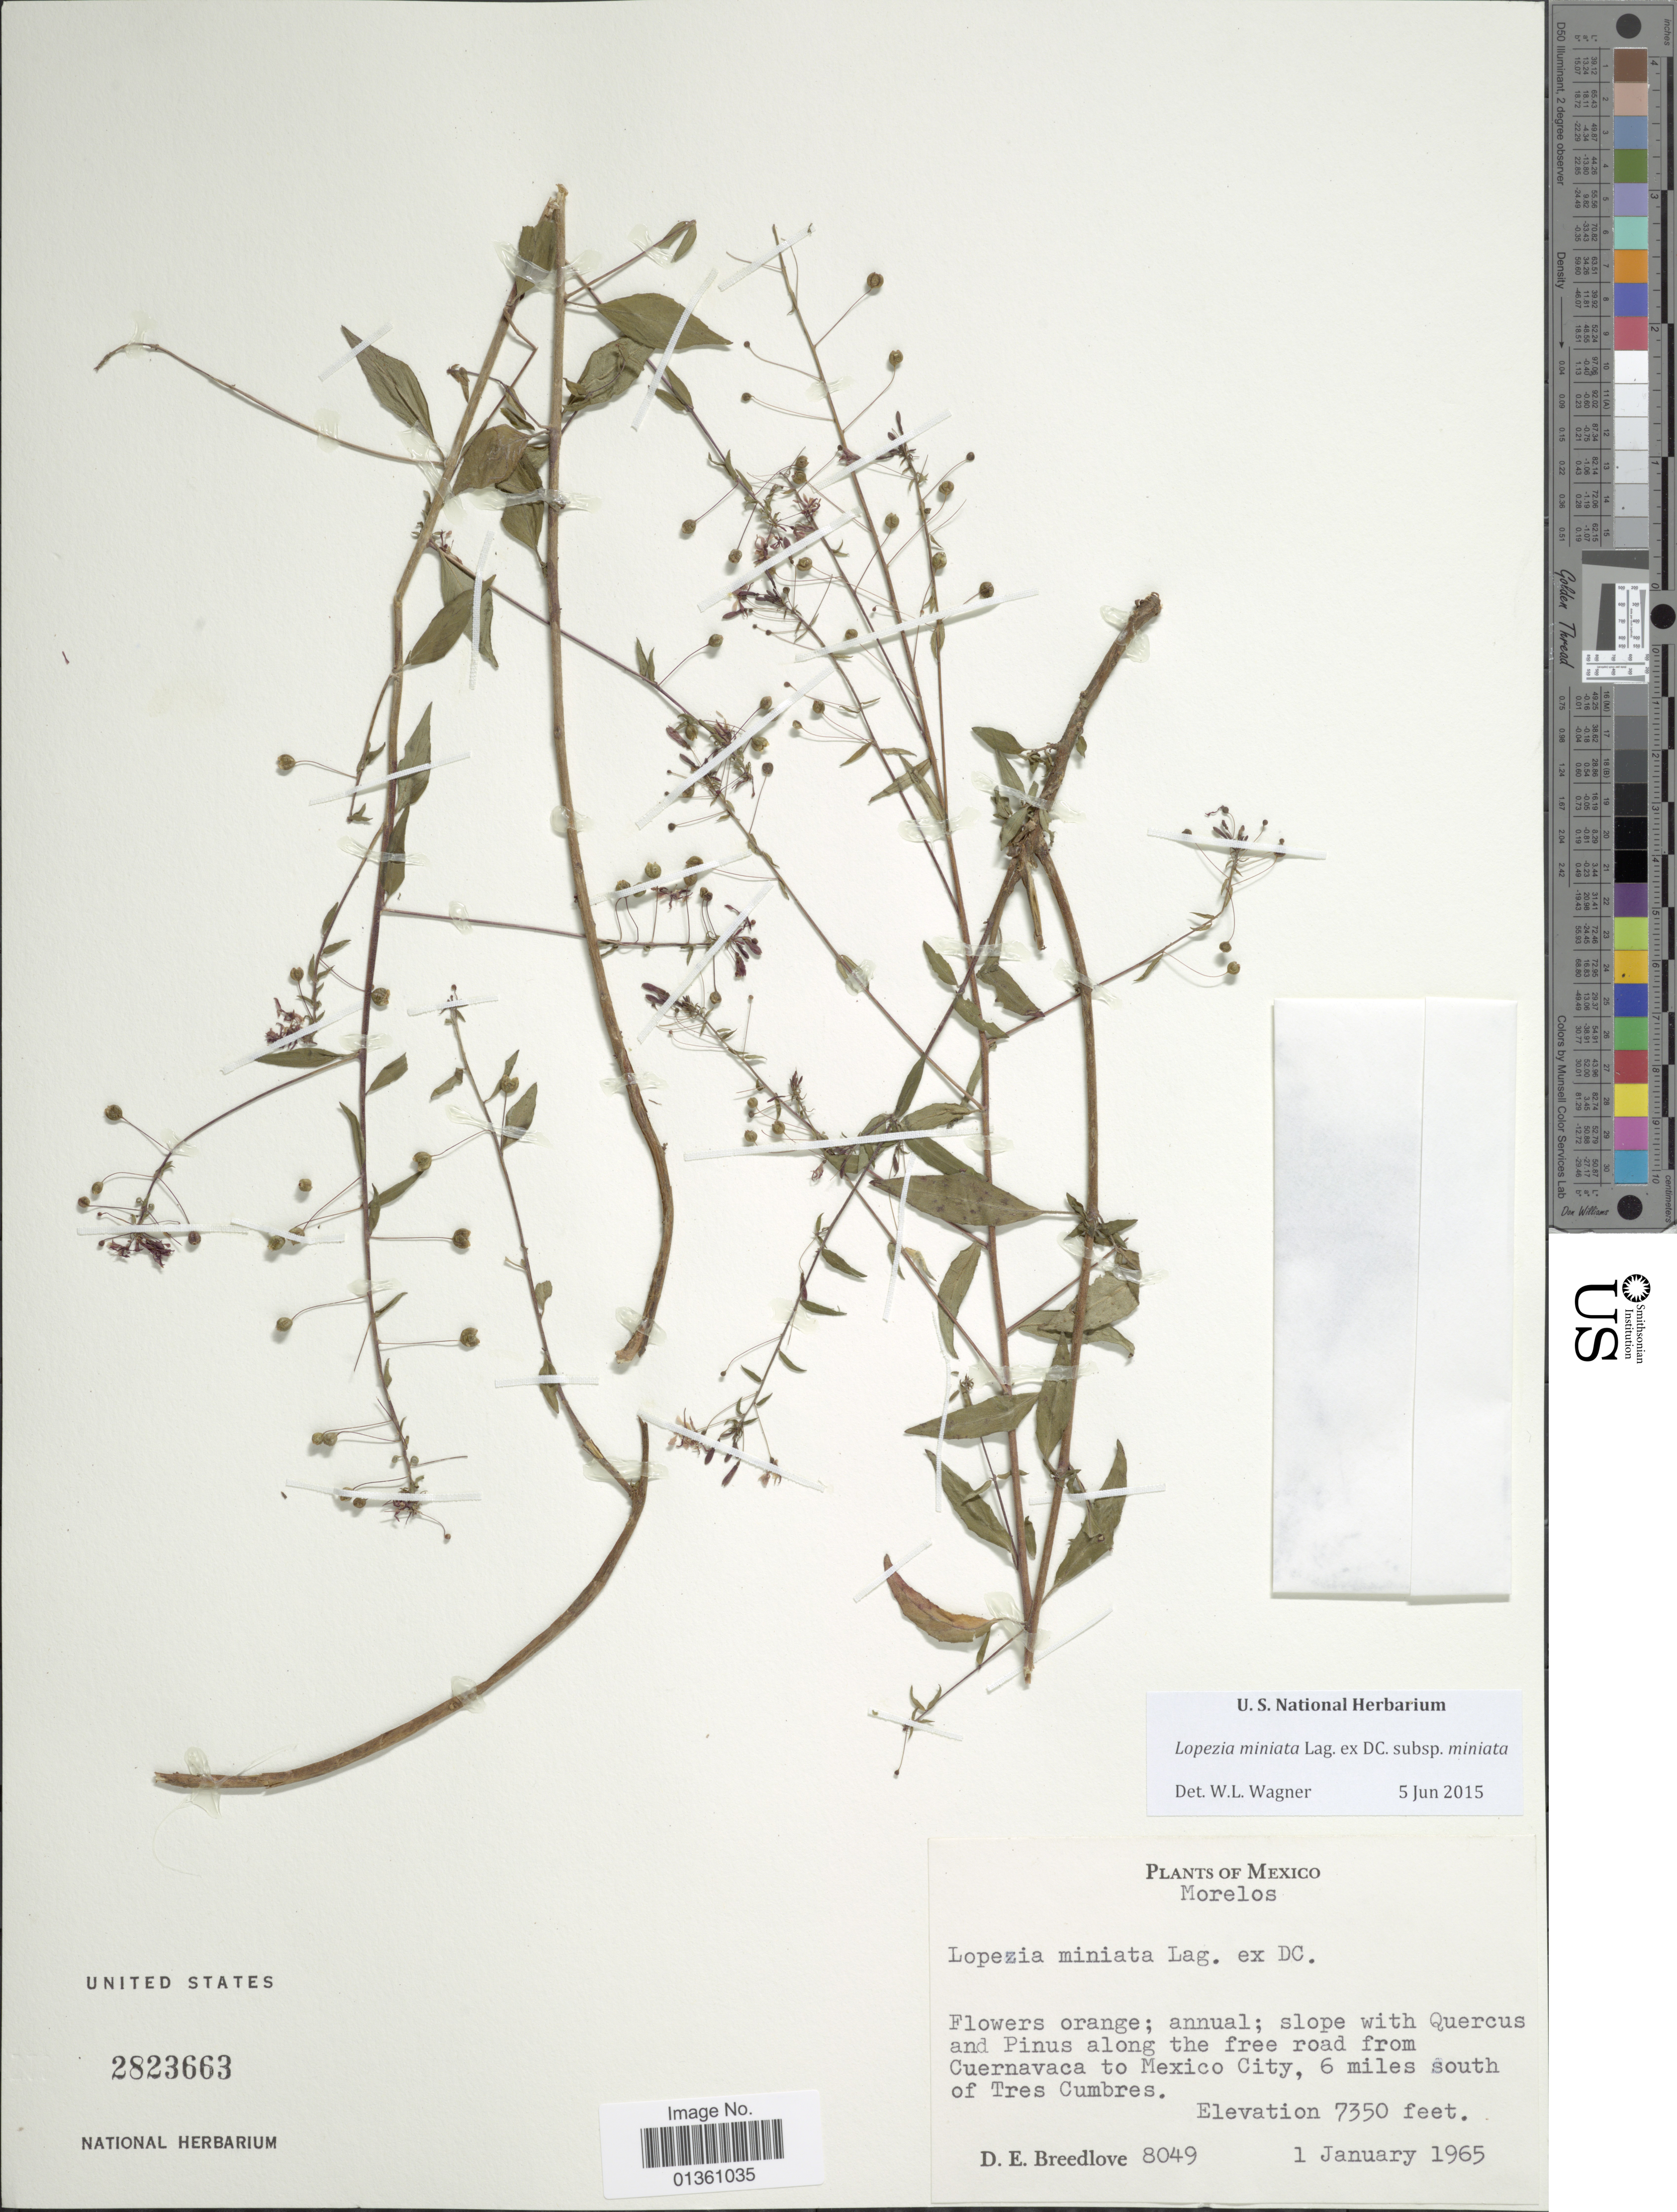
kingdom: Plantae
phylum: Tracheophyta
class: Magnoliopsida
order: Myrtales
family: Onagraceae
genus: Lopezia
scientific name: Lopezia miniata subsp. miniata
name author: Lag. ex DC.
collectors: D. E. Breedlove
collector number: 8049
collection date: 1965-01-01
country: Mexico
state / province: Morelos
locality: Along the free road from Cuernavaca to Mexico City, 6 miles south of Tres Cumbres.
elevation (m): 2240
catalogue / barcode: US 2823663